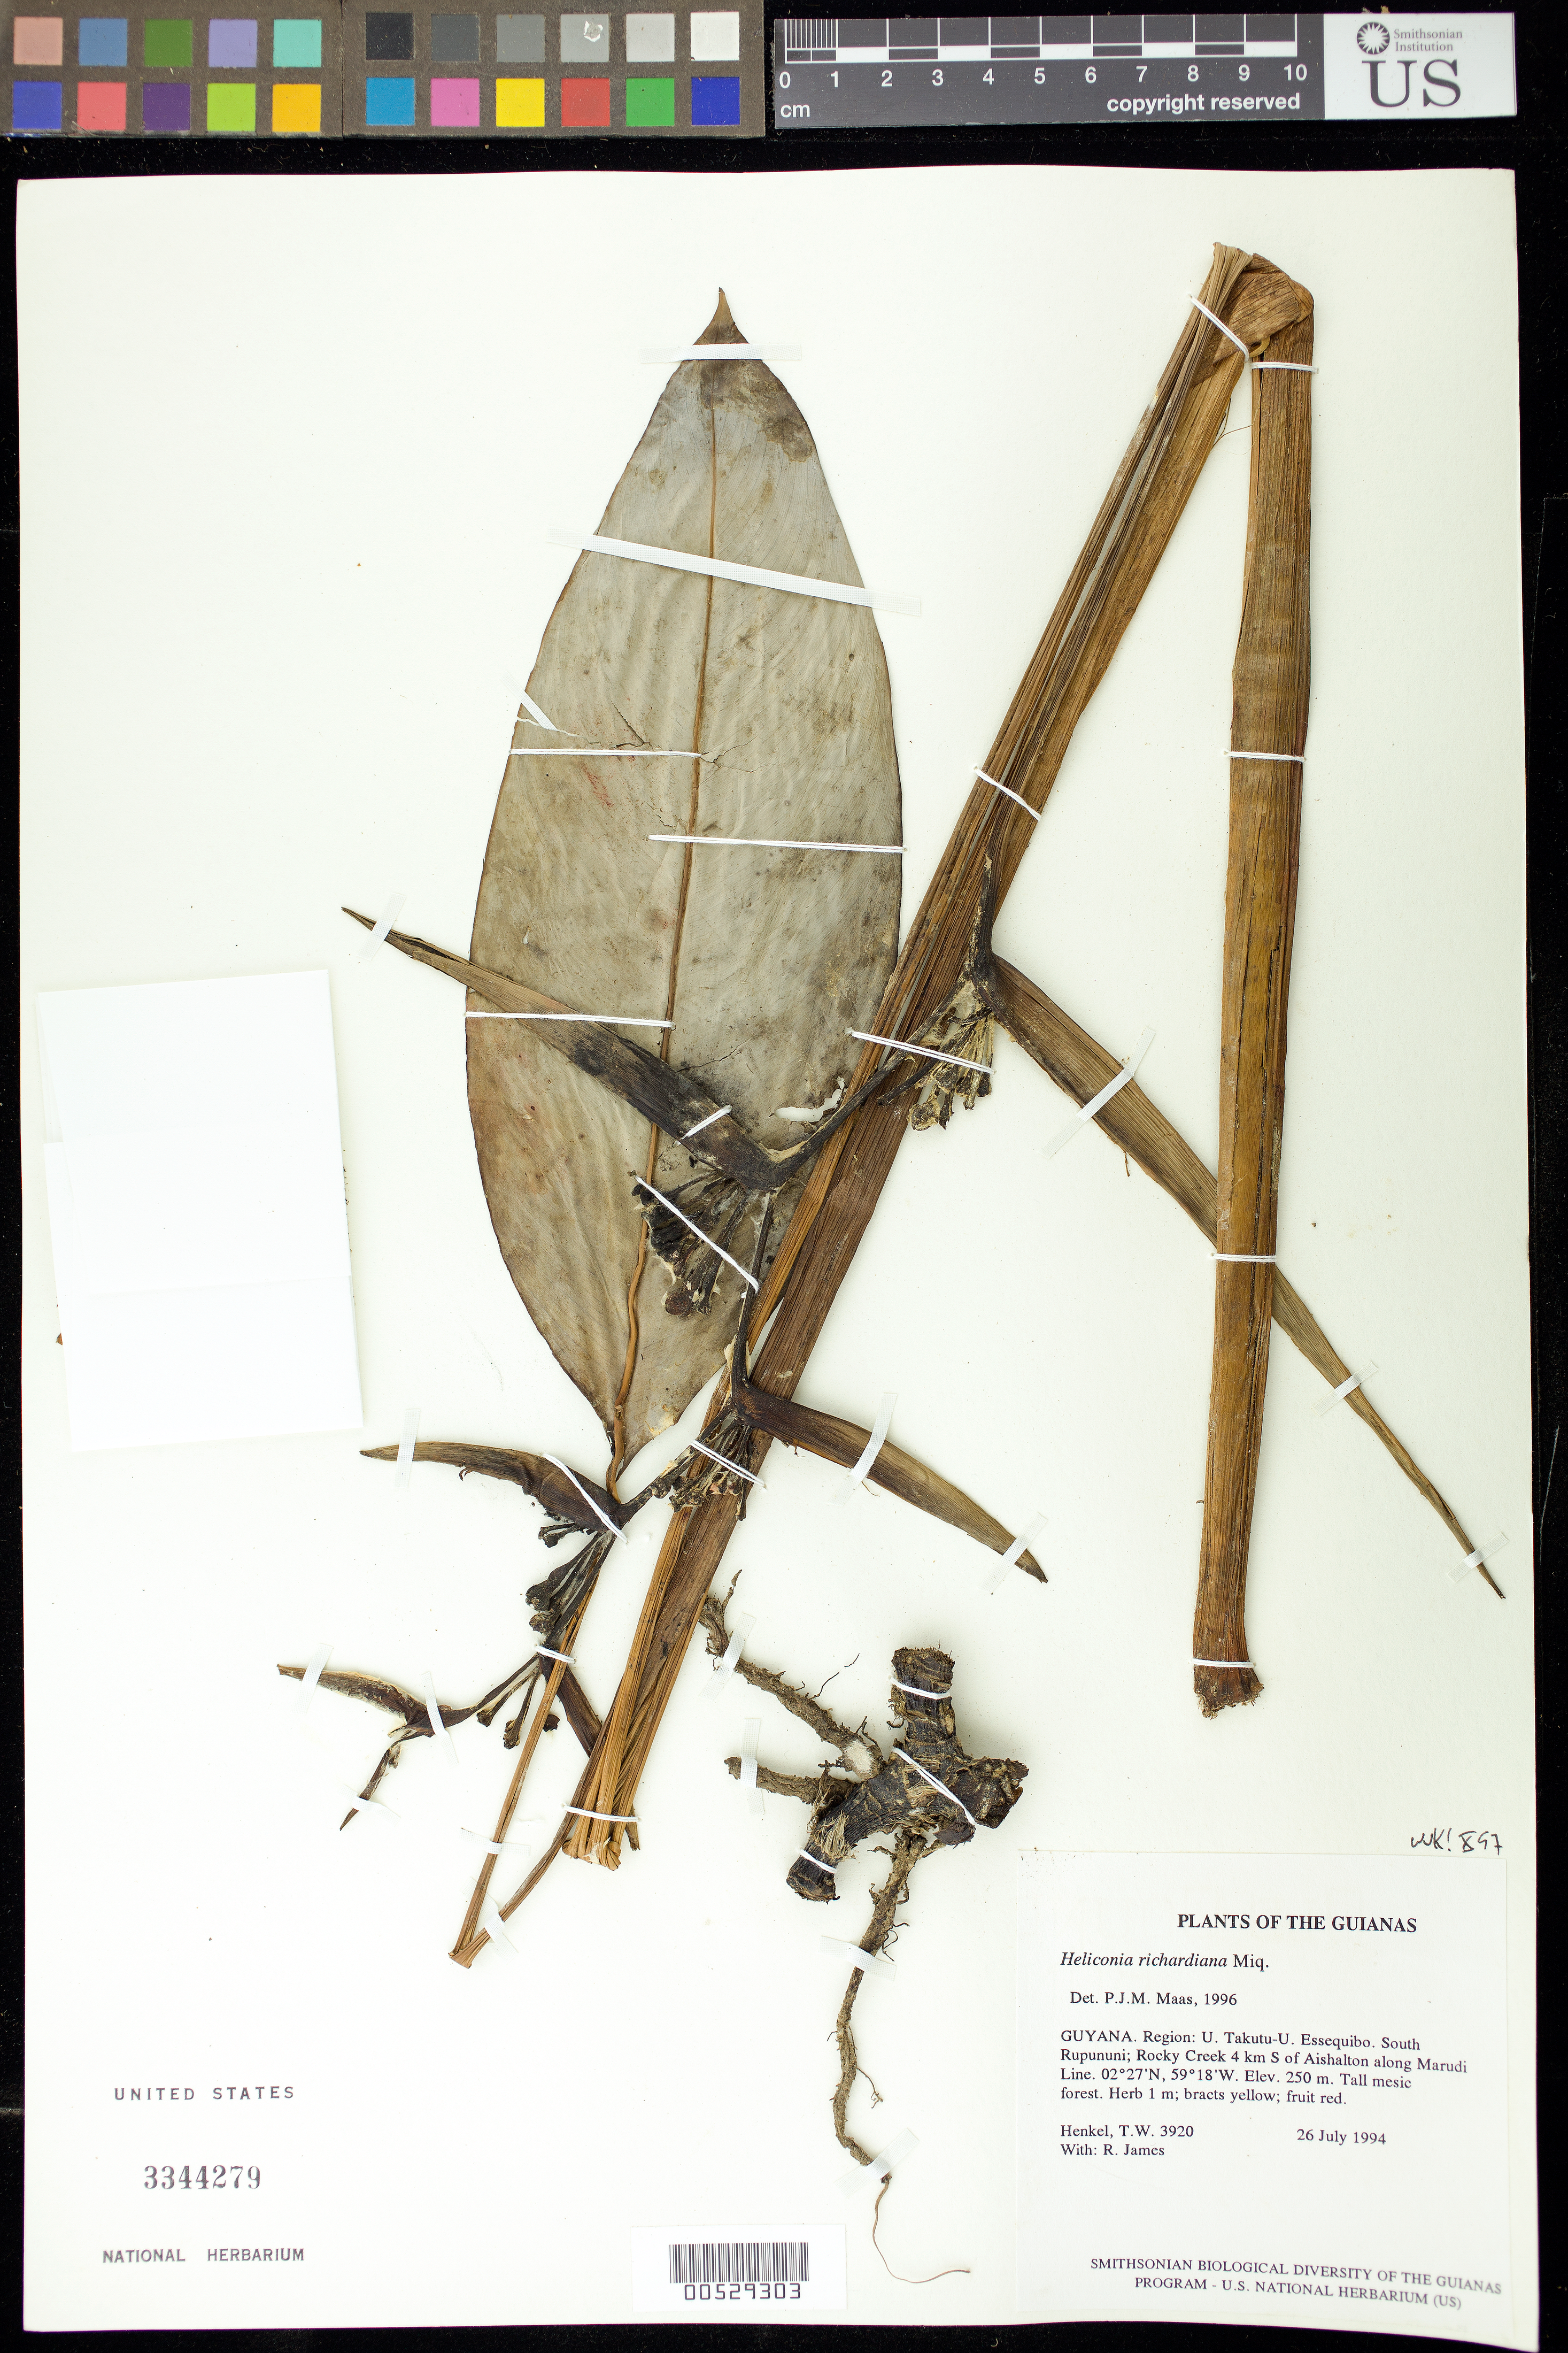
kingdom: Plantae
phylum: Tracheophyta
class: Liliopsida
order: Zingiberales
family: Heliconiaceae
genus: Heliconia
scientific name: Heliconia richardiana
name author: Miq.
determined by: Maas, Paul J. M.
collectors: T. Henkel & R. James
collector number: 3920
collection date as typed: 26 July 1994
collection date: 1994-07-26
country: Guyana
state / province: U. Takutu-U. Essequibo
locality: South Rupununi; Rocky Creek 4 km S of Aishalton along Marudi Line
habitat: Tall mesic forest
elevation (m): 250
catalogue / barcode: US 3344279